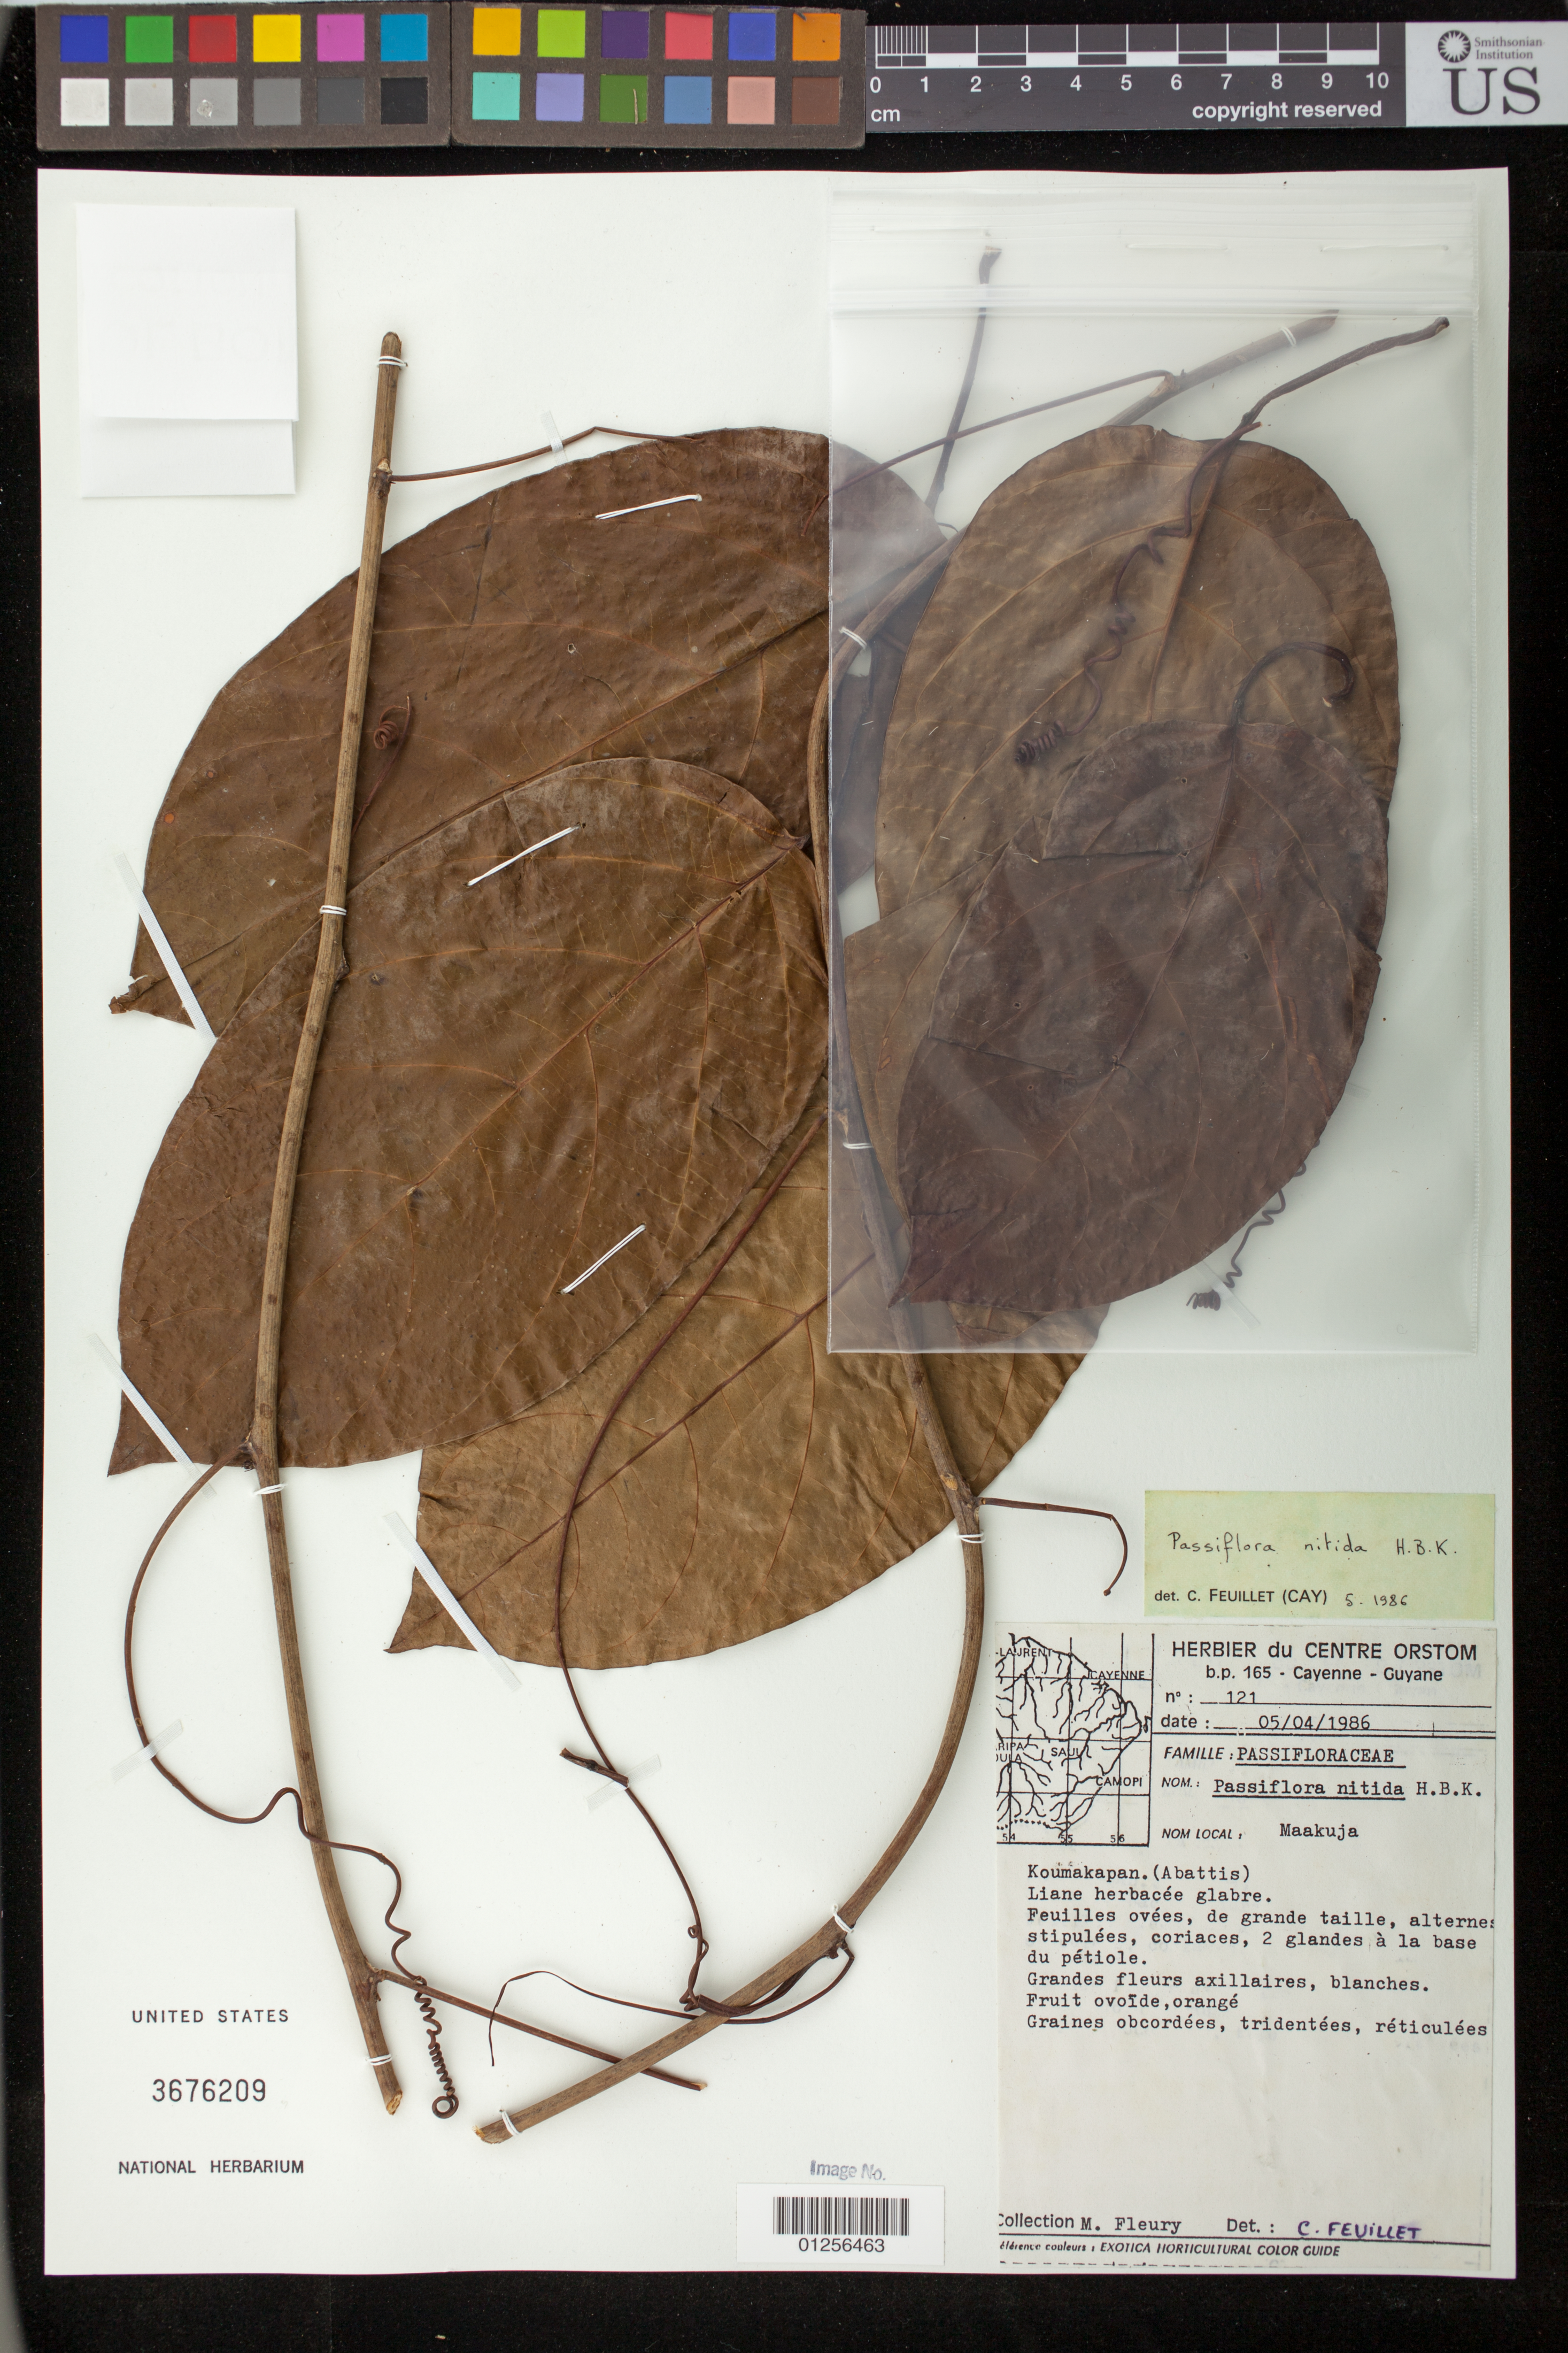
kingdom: Plantae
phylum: Tracheophyta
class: Magnoliopsida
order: Malpighiales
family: Passifloraceae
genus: Passiflora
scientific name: Passiflora nitida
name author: Kunth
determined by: Feuillet, C.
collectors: M. Fleury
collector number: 121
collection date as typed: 5 April 1986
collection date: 1986-04-05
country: French Guiana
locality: Koumakapan (Abattis).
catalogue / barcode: US 3676209